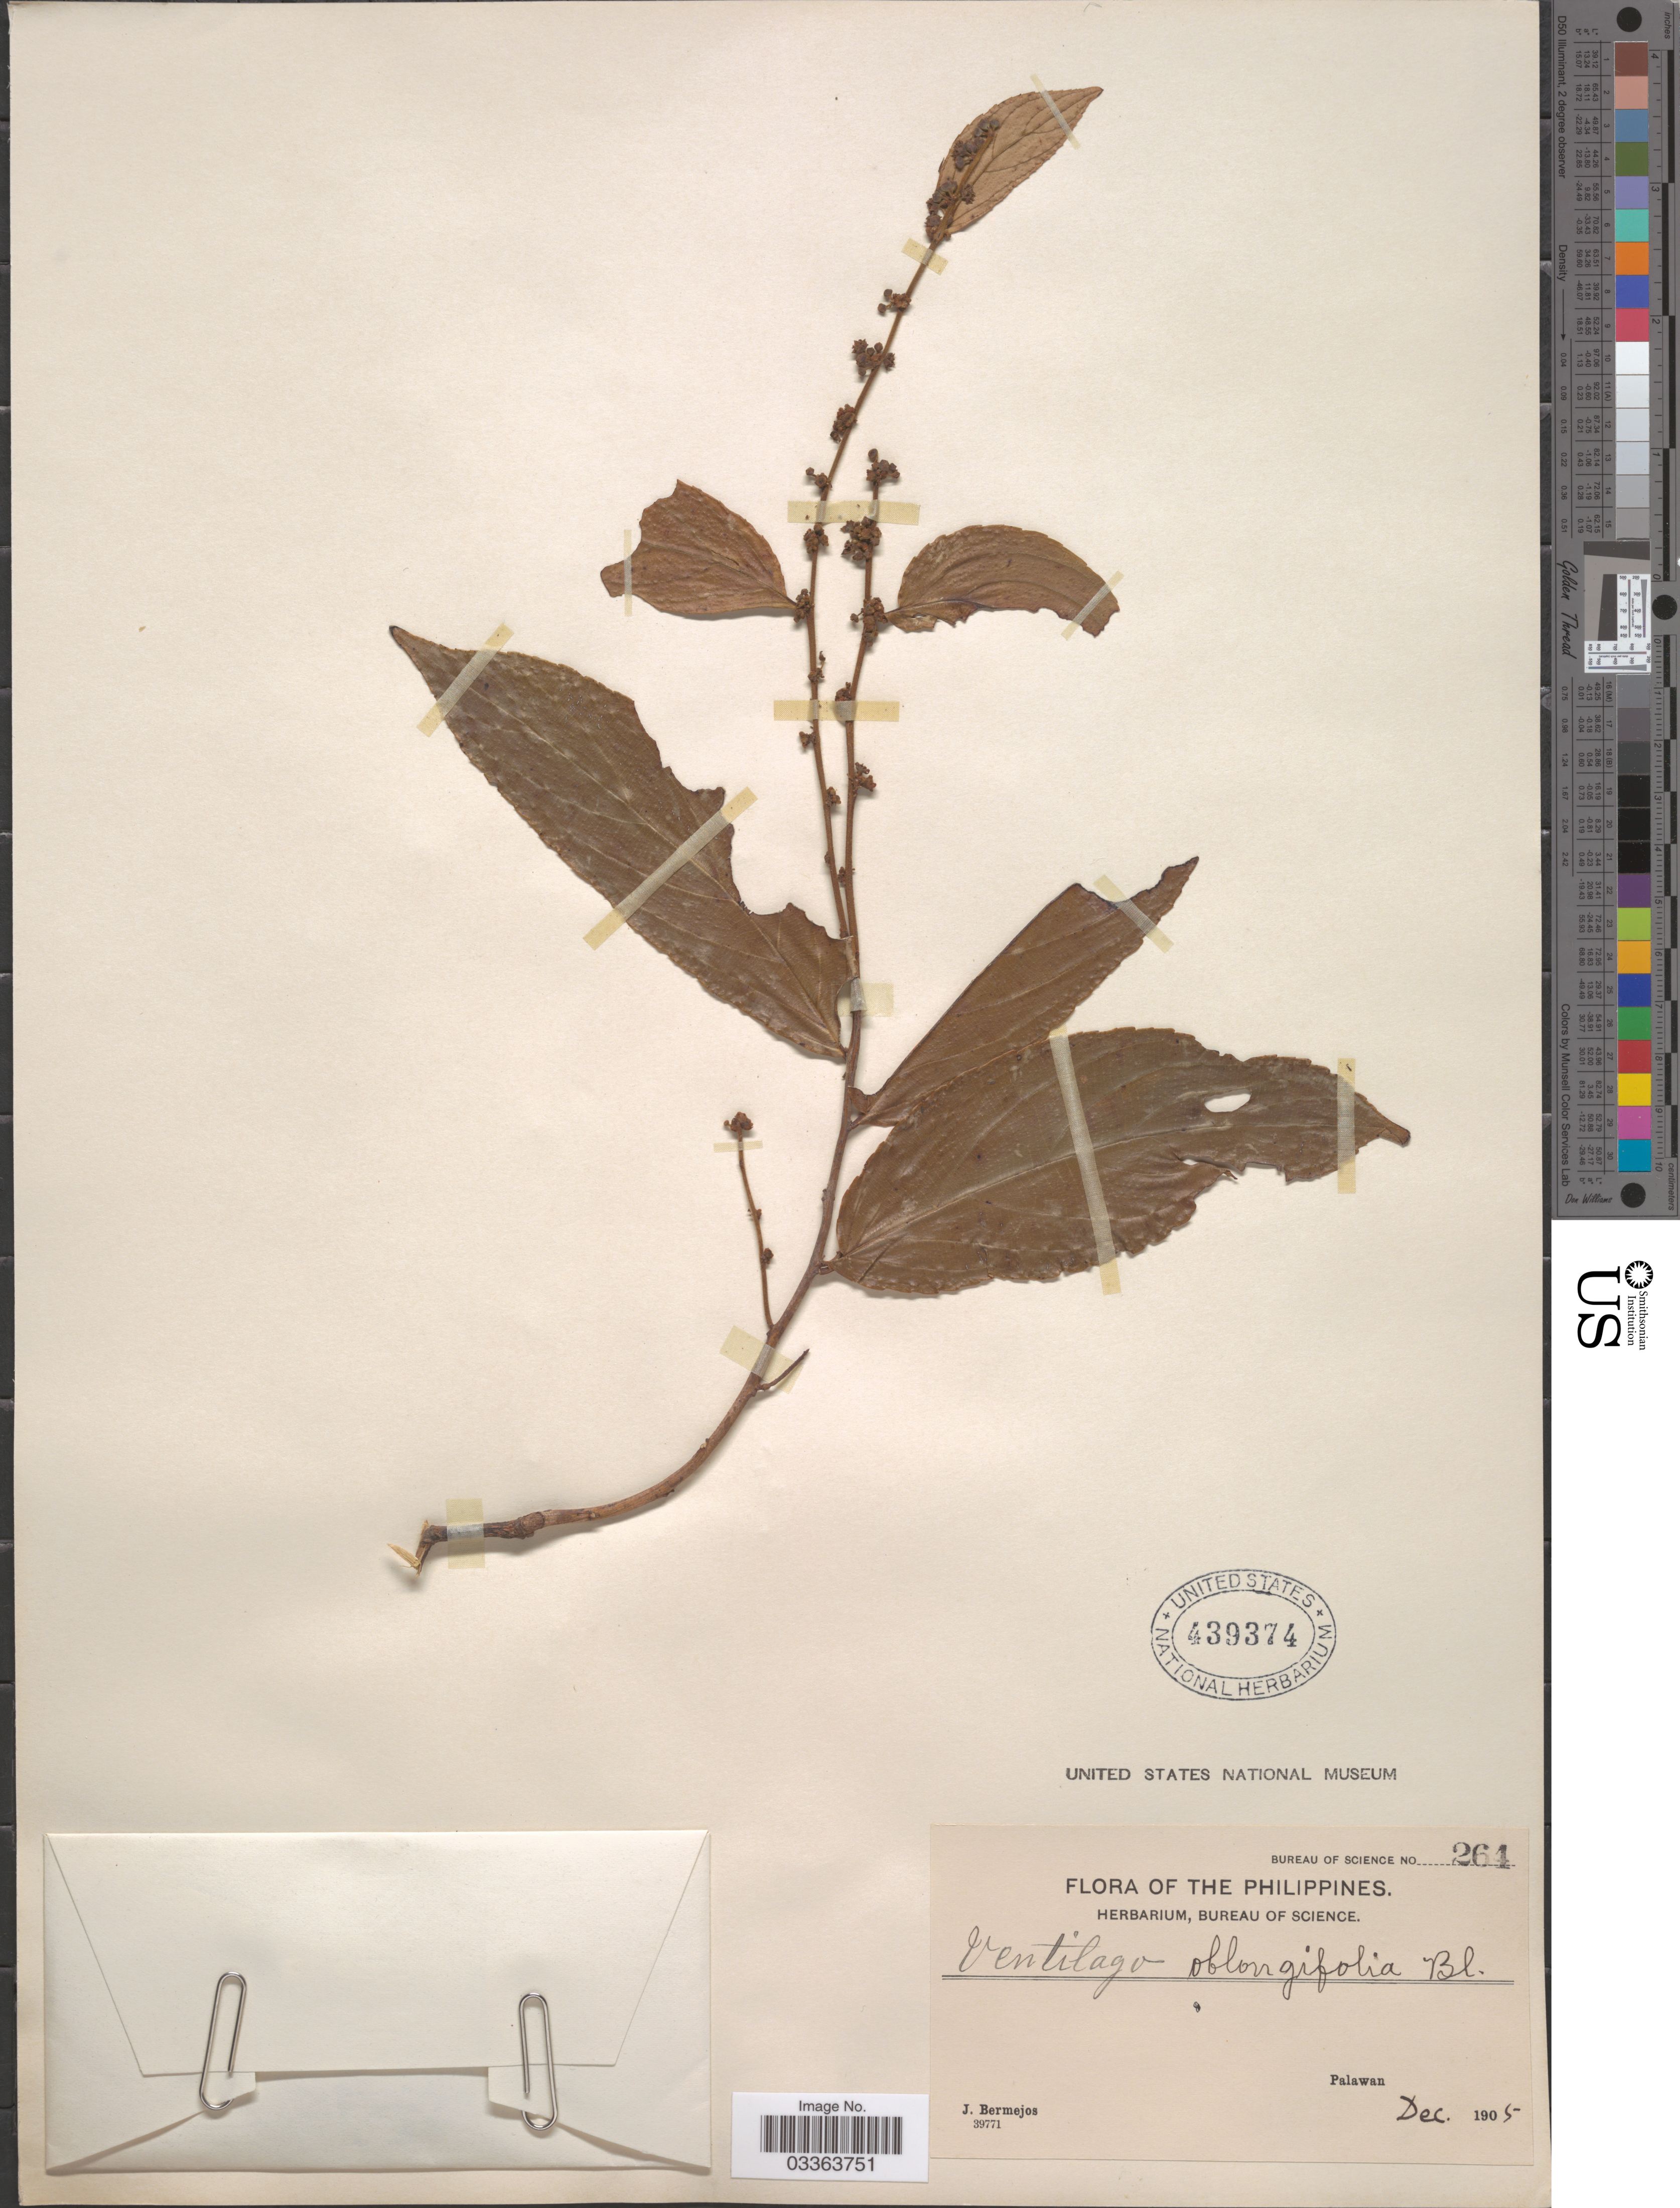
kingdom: Plantae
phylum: Tracheophyta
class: Magnoliopsida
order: Rosales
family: Rhamnaceae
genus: Ventilago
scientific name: Ventilago oblongifolia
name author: Blume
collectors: J. Bermejos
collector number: Bureau of Science 264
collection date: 1905-12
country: Philippines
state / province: Mimaropa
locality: Palawan.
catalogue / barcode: US 439374